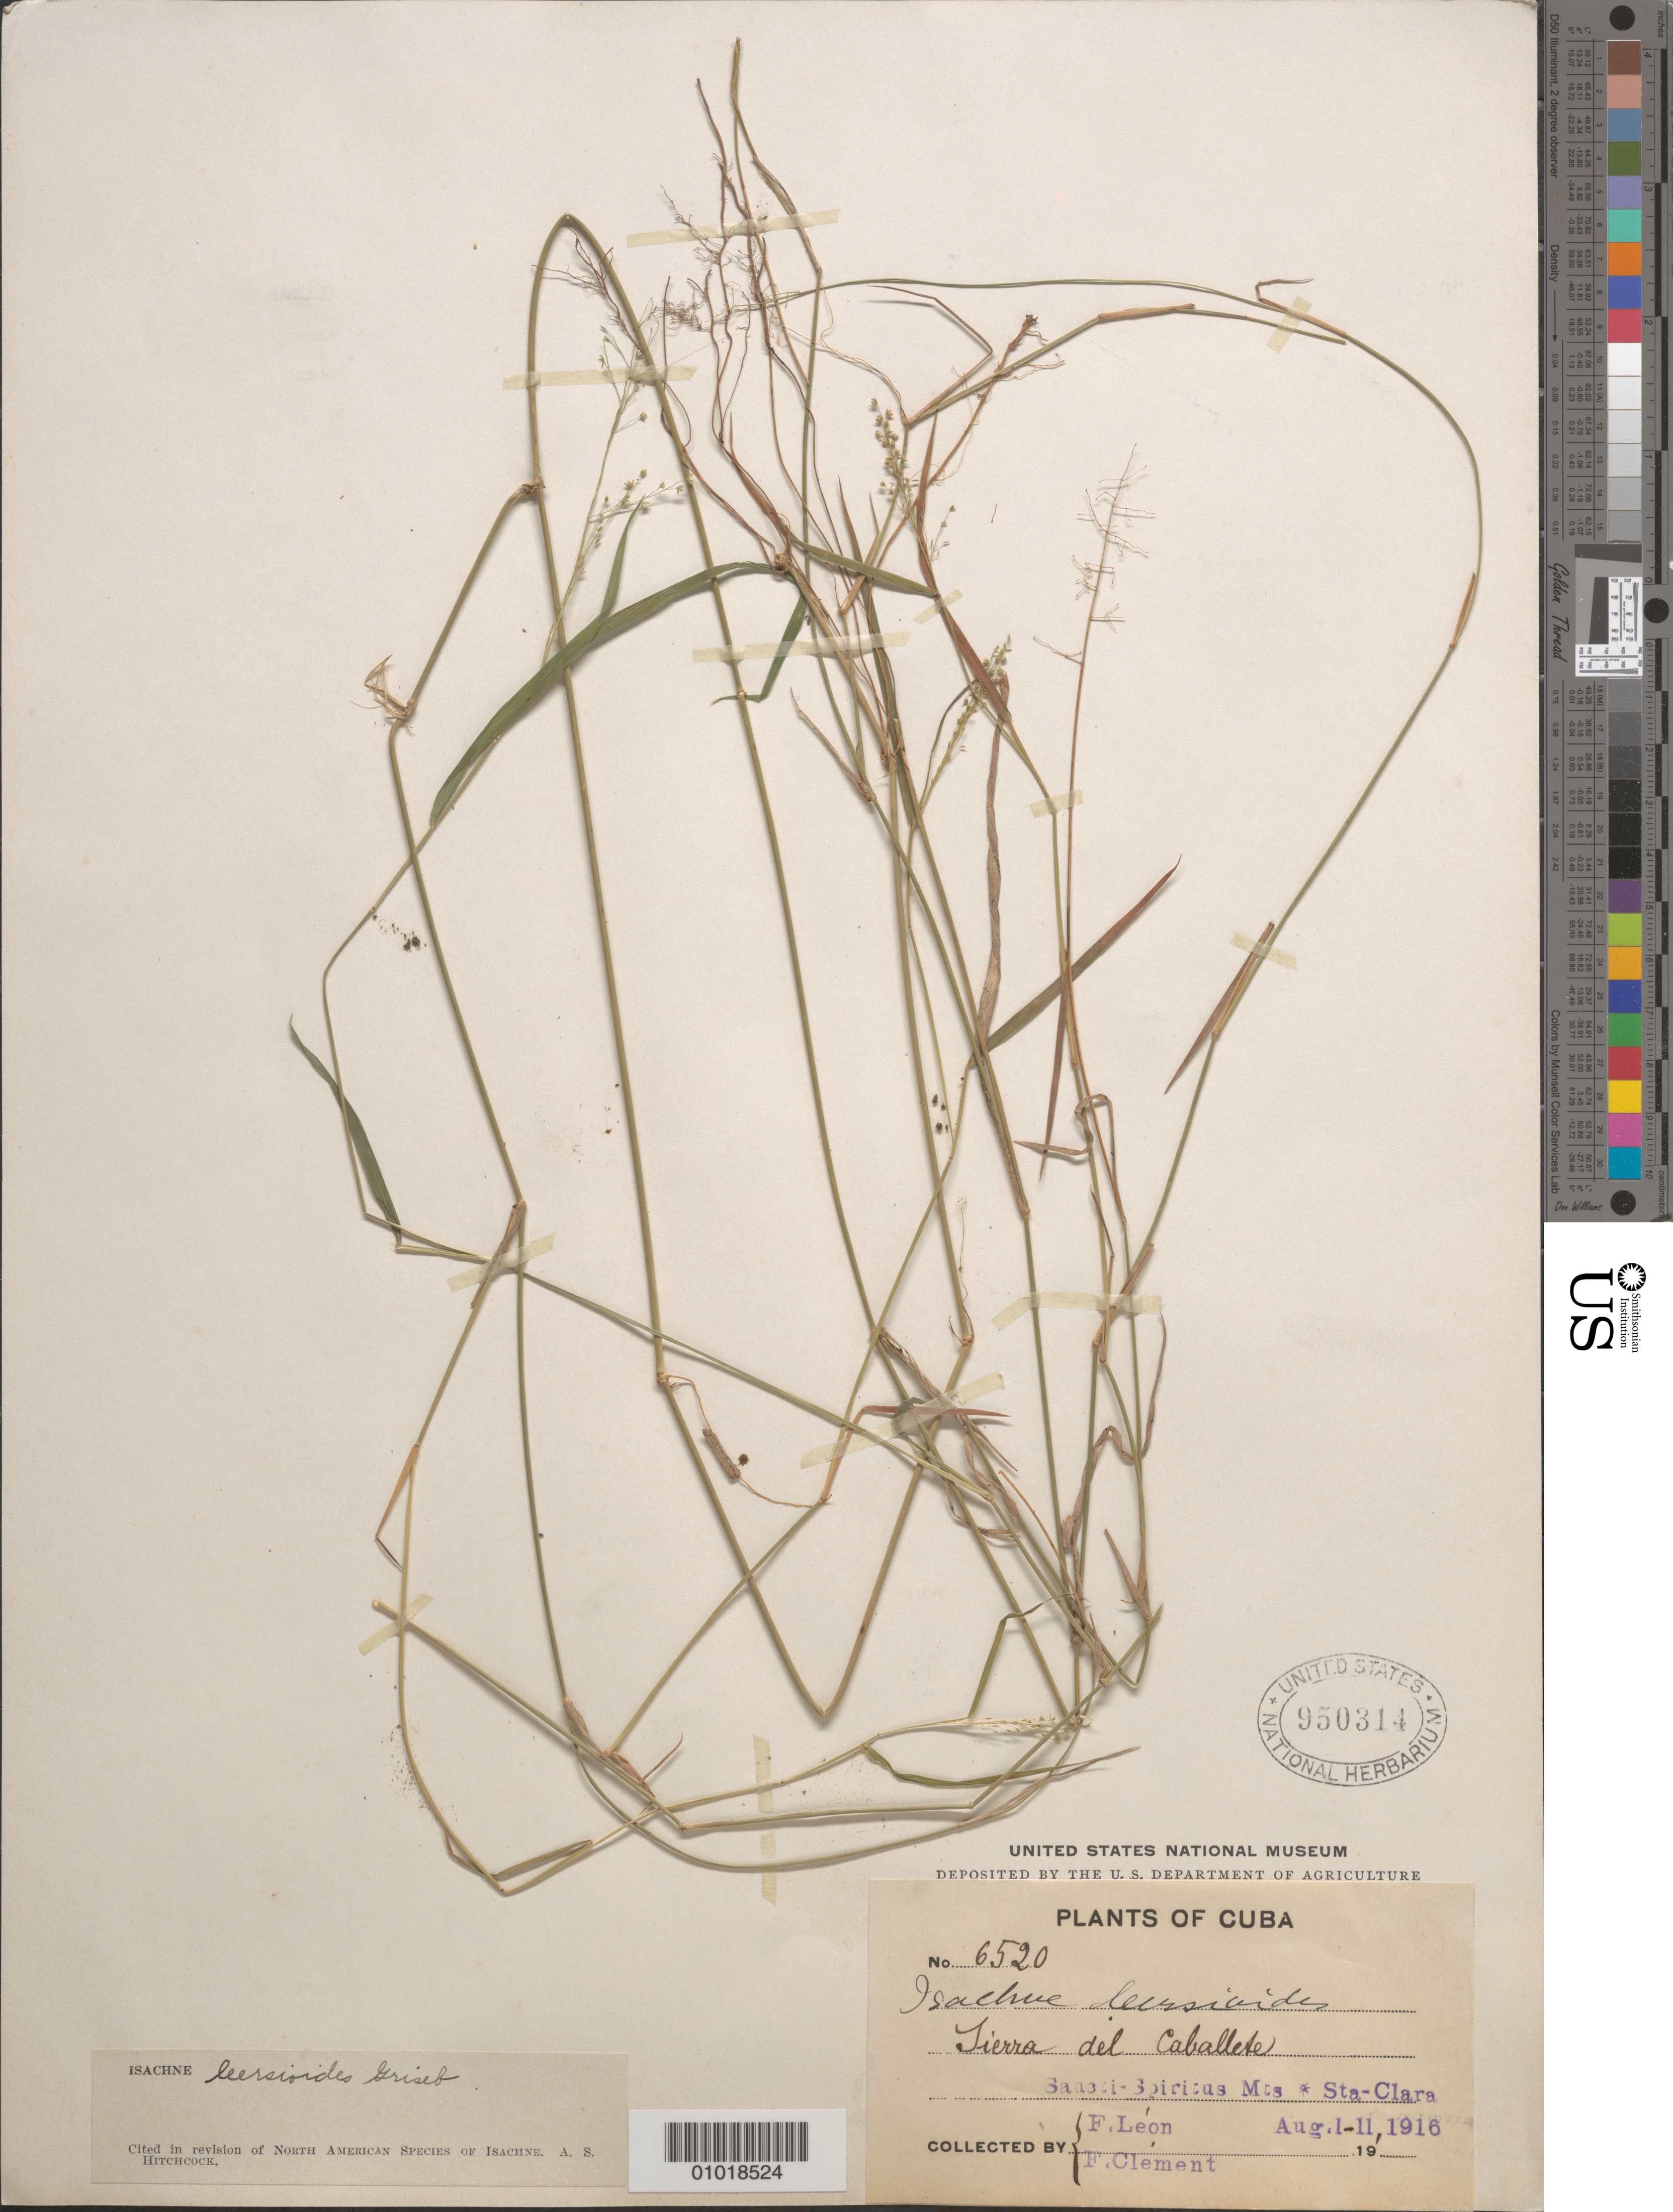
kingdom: Plantae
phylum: Tracheophyta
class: Liliopsida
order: Poales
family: Poaceae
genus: Isachne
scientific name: Isachne leersioides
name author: Griseb.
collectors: Bro. León & B. Clement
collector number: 6520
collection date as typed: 01 Aug 1916 to 11 Aug 1916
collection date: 1916-08-01/1916-08-11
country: Cuba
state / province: Sancti Spiritus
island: Cuba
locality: Tierra del Caballete, Sancti Spiritus Mts Sta-Clara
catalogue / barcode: US 950314